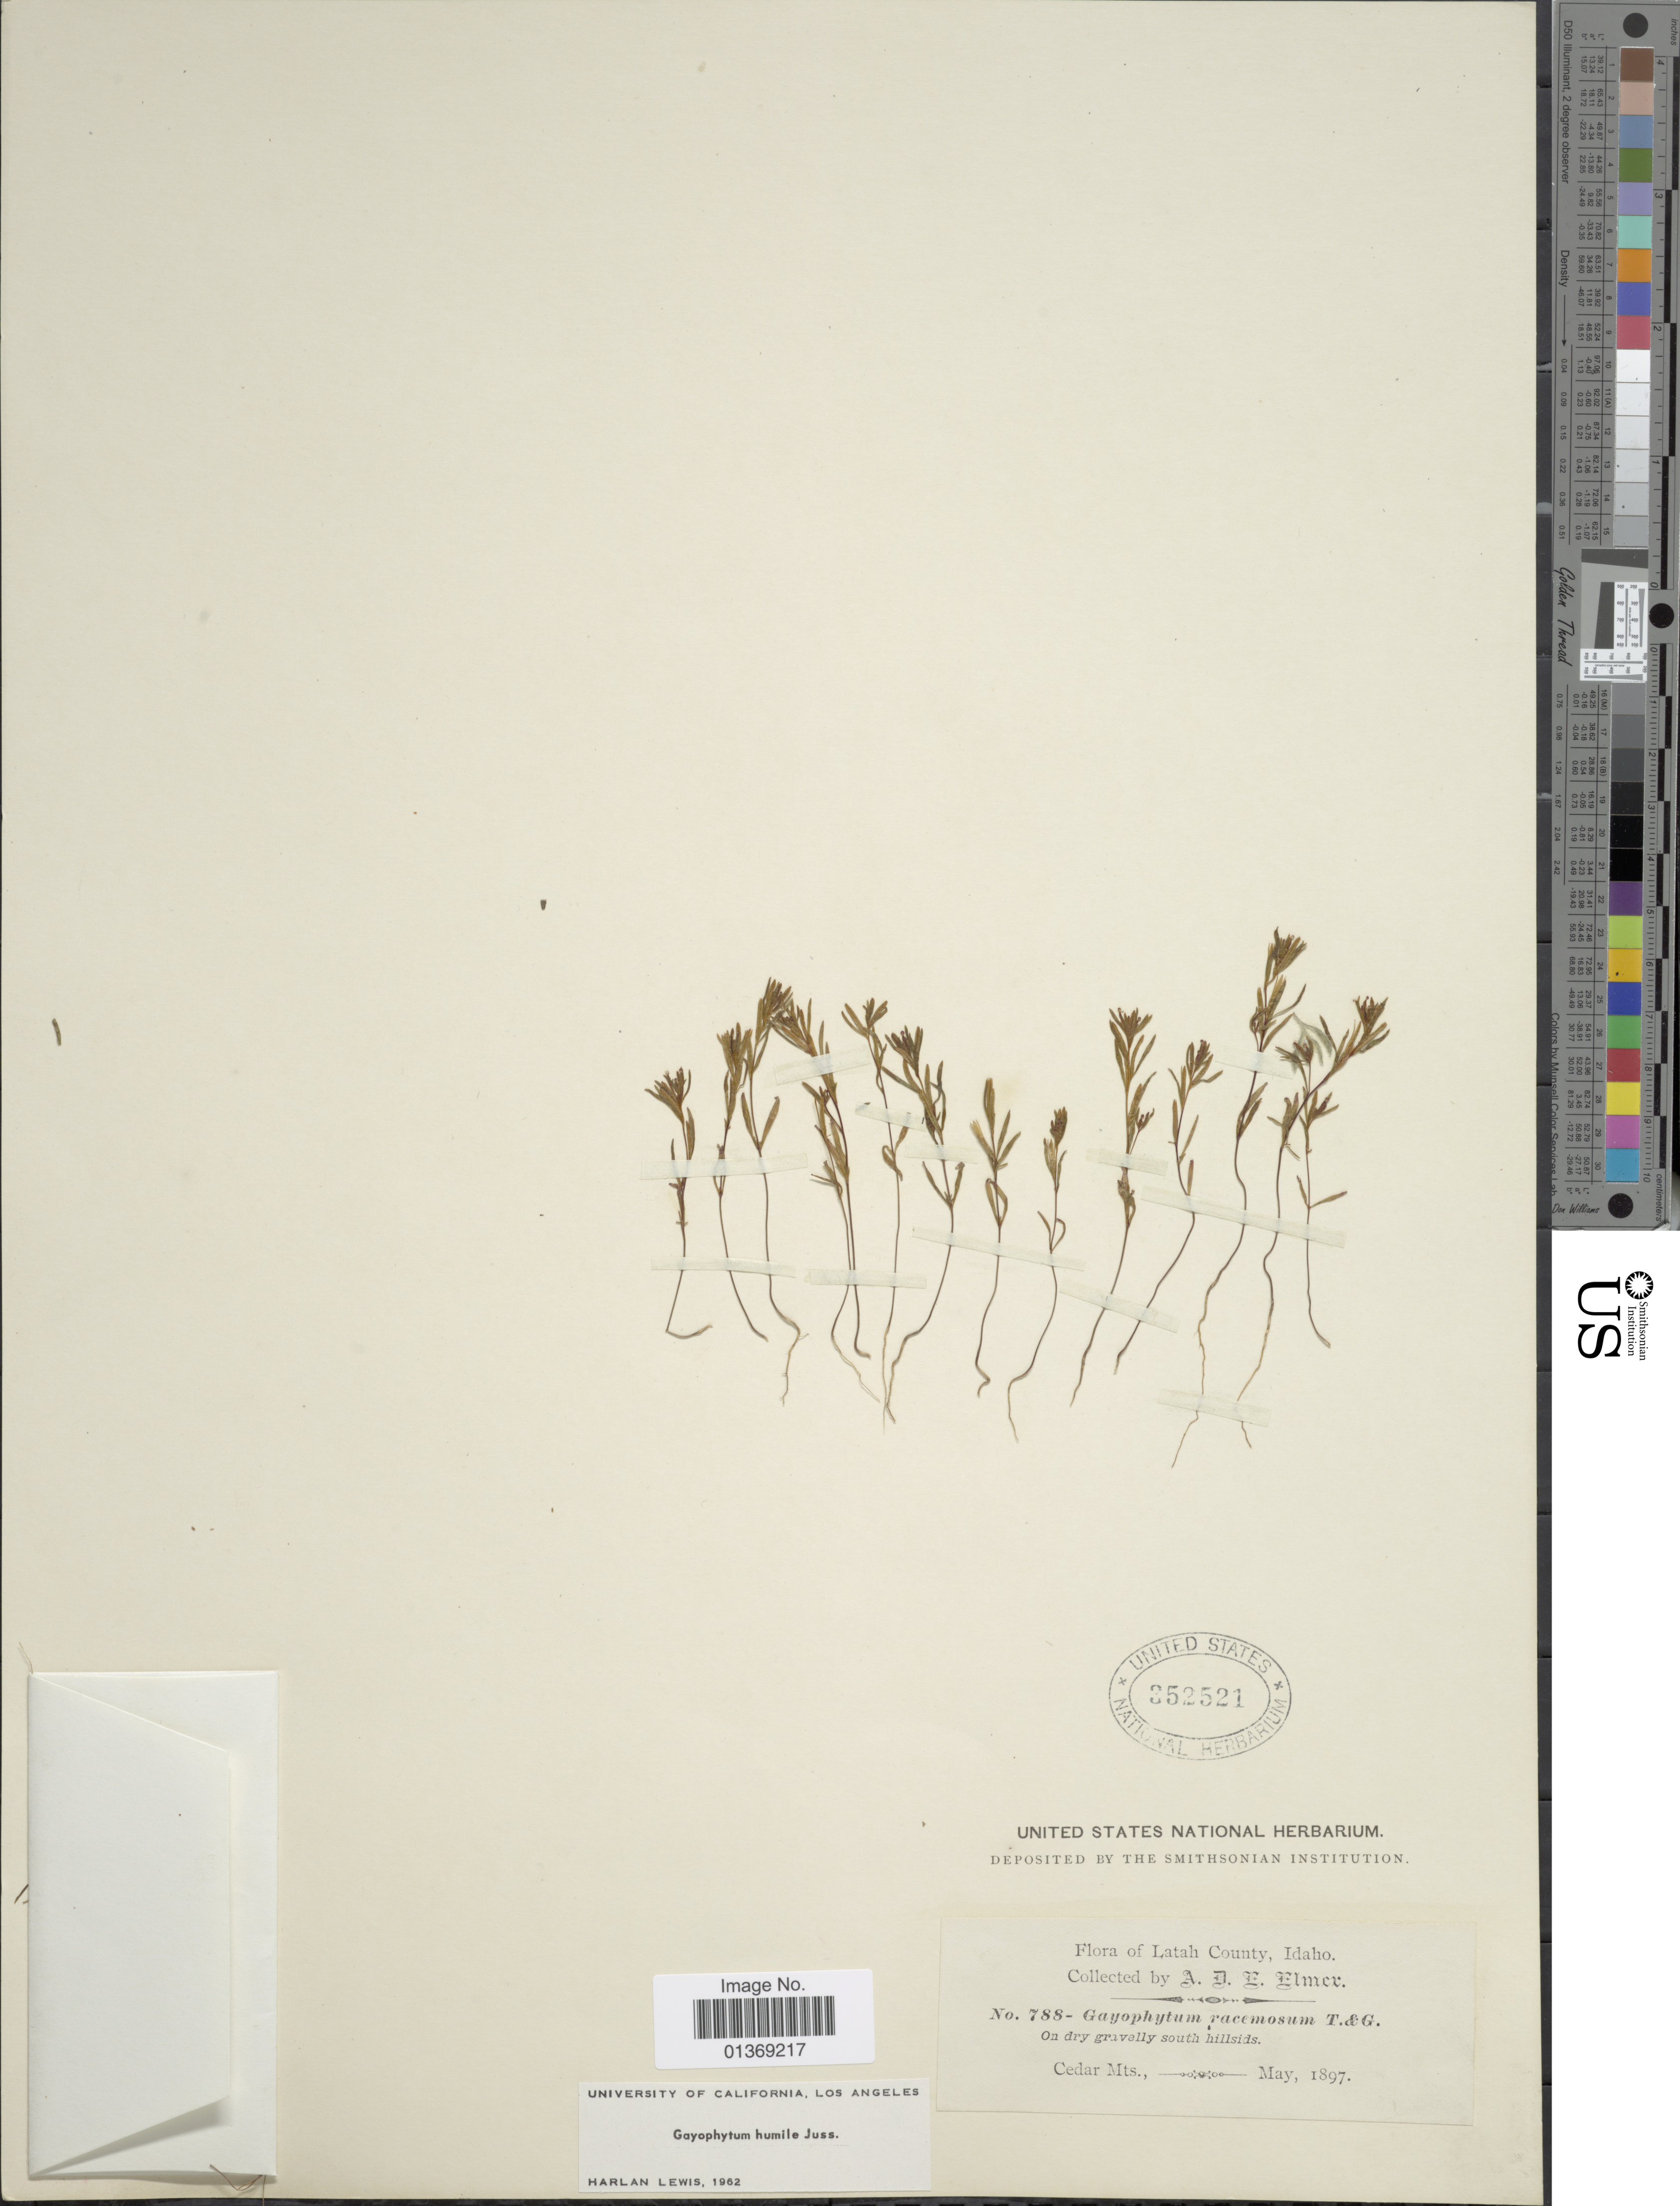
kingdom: Plantae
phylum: Tracheophyta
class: Magnoliopsida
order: Myrtales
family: Onagraceae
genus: Gayophytum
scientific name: Gayophytum humile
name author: A. Juss.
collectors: A. D. E. Elmer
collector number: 788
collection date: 1897-05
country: United States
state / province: Idaho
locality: Latah County, Cedar Mts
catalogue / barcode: US 352521